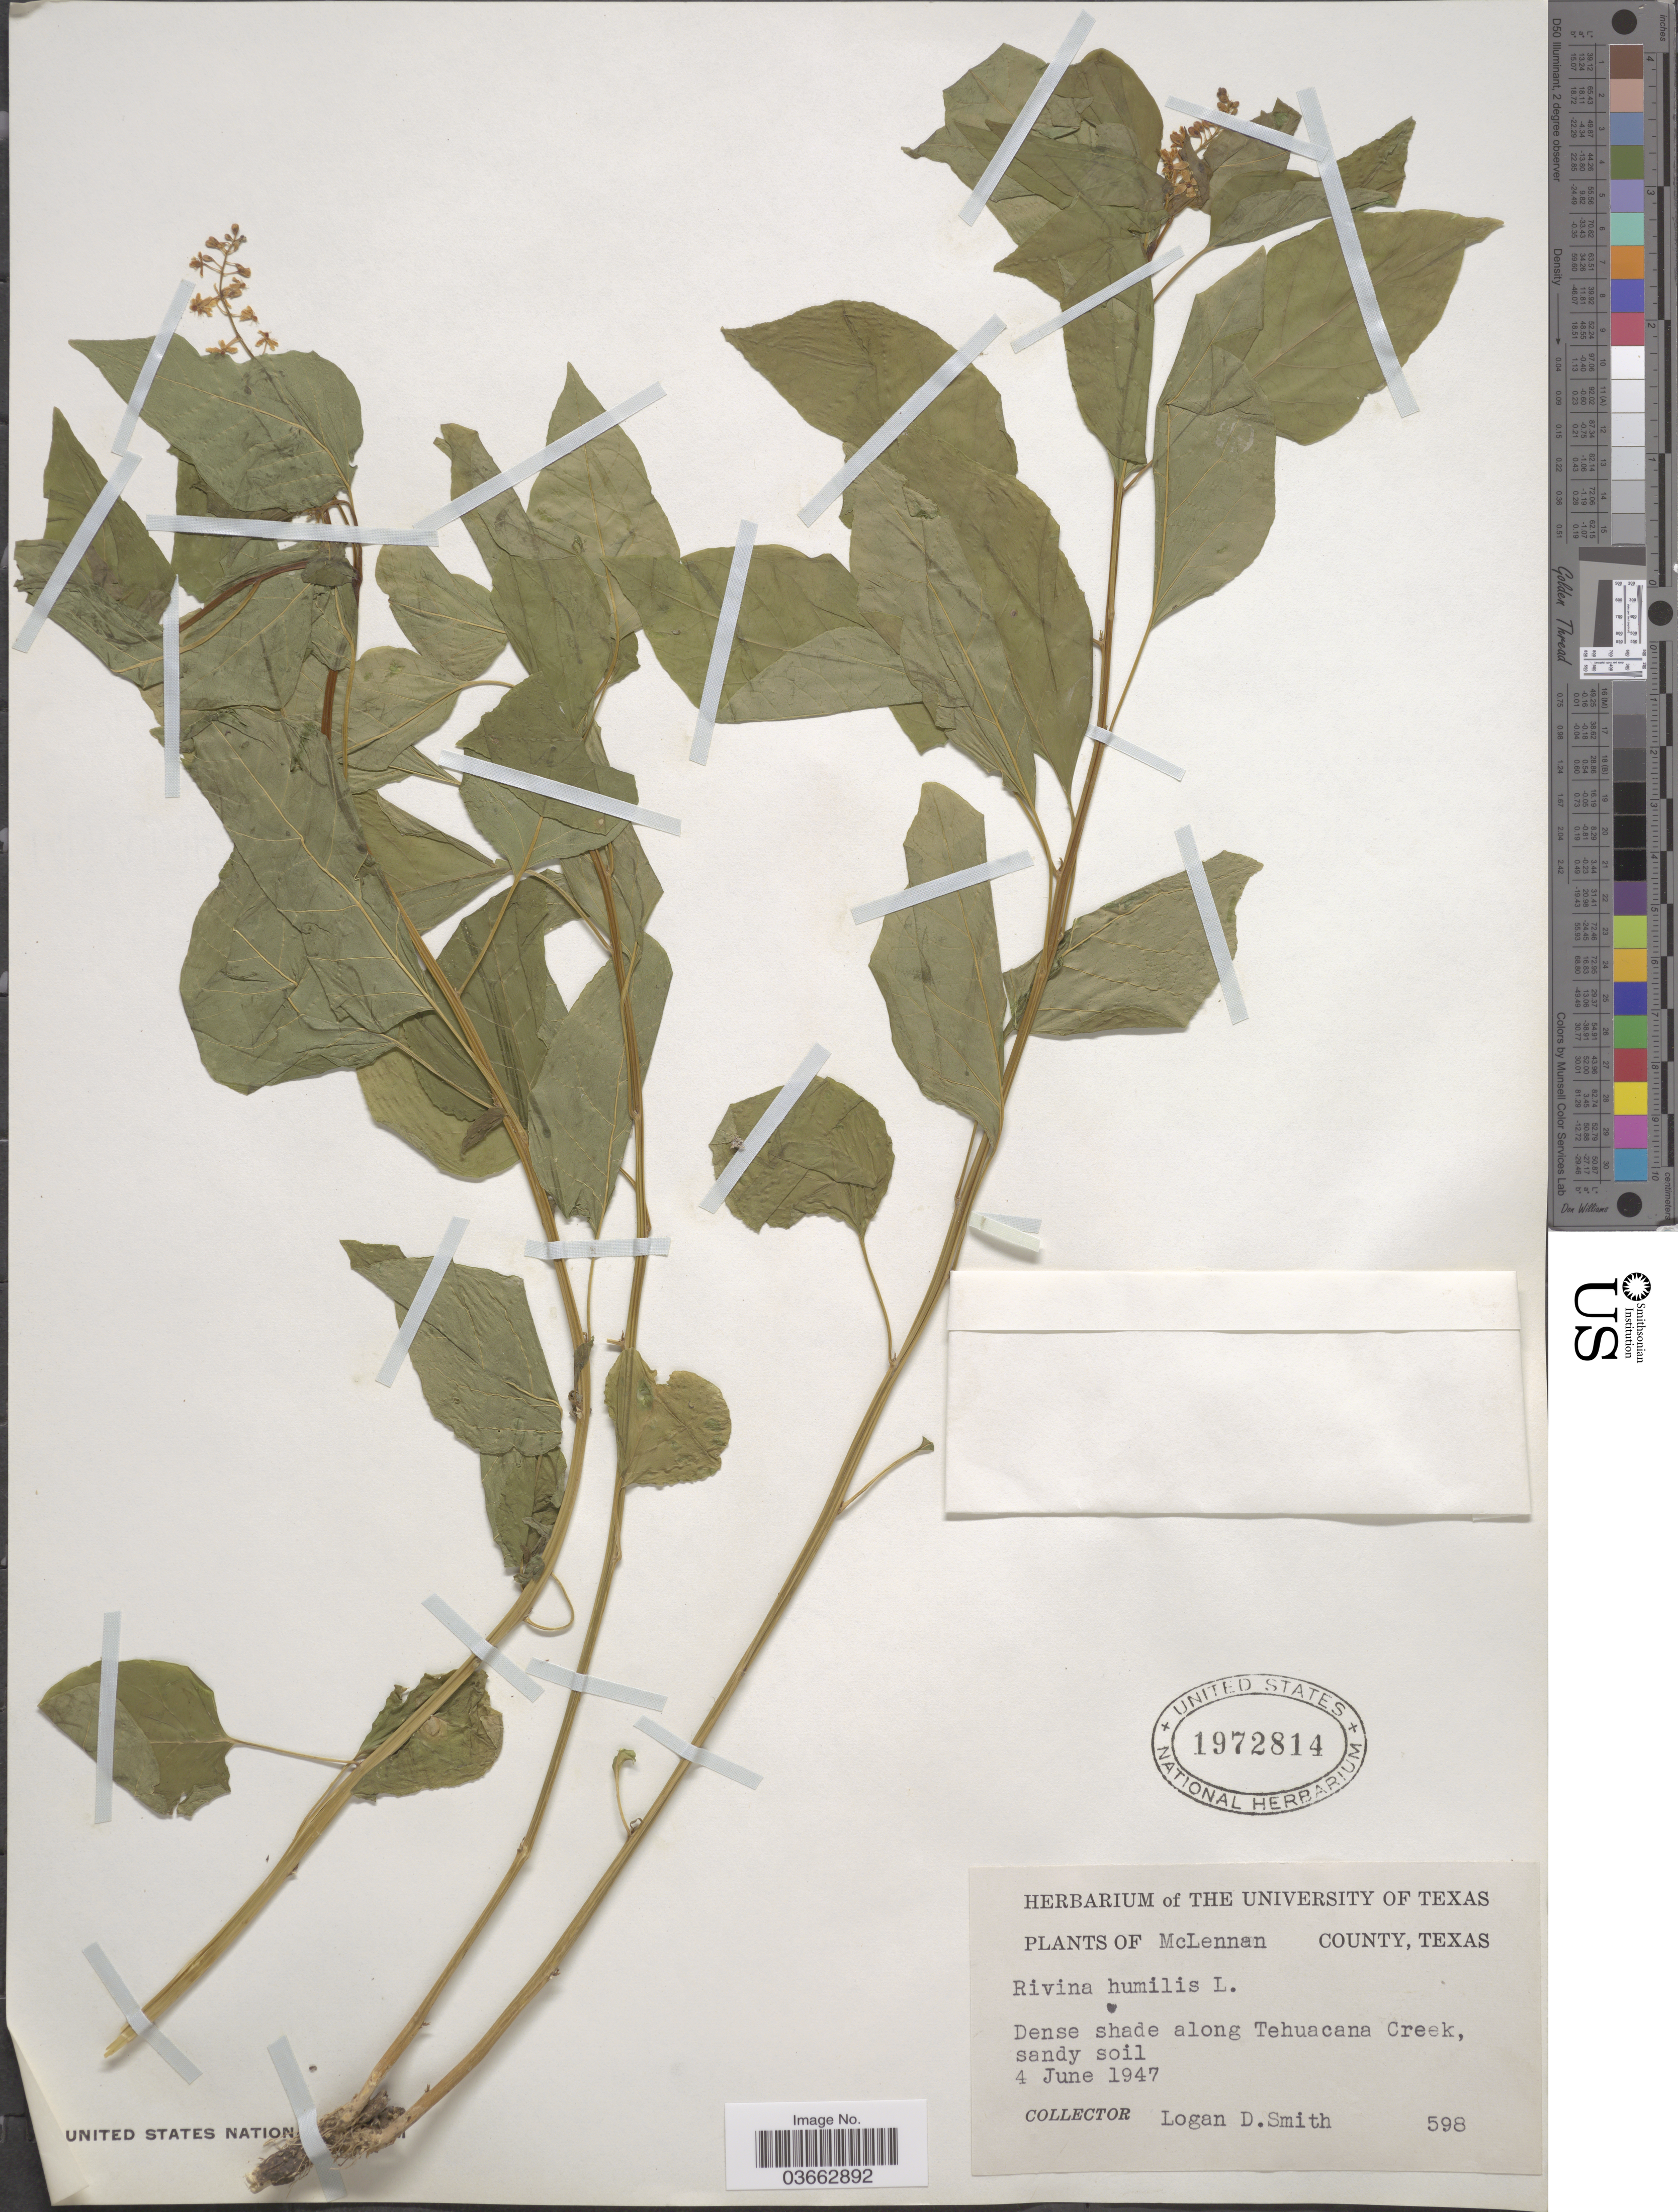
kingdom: Plantae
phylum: Tracheophyta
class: Magnoliopsida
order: Caryophyllales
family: Phytolaccaceae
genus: Rivina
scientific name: Rivina humilis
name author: L.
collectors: L. Smith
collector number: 598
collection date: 1947-06-04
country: United States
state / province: Texas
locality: McLennan County. Along Tehuacana Creek.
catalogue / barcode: US 1972814